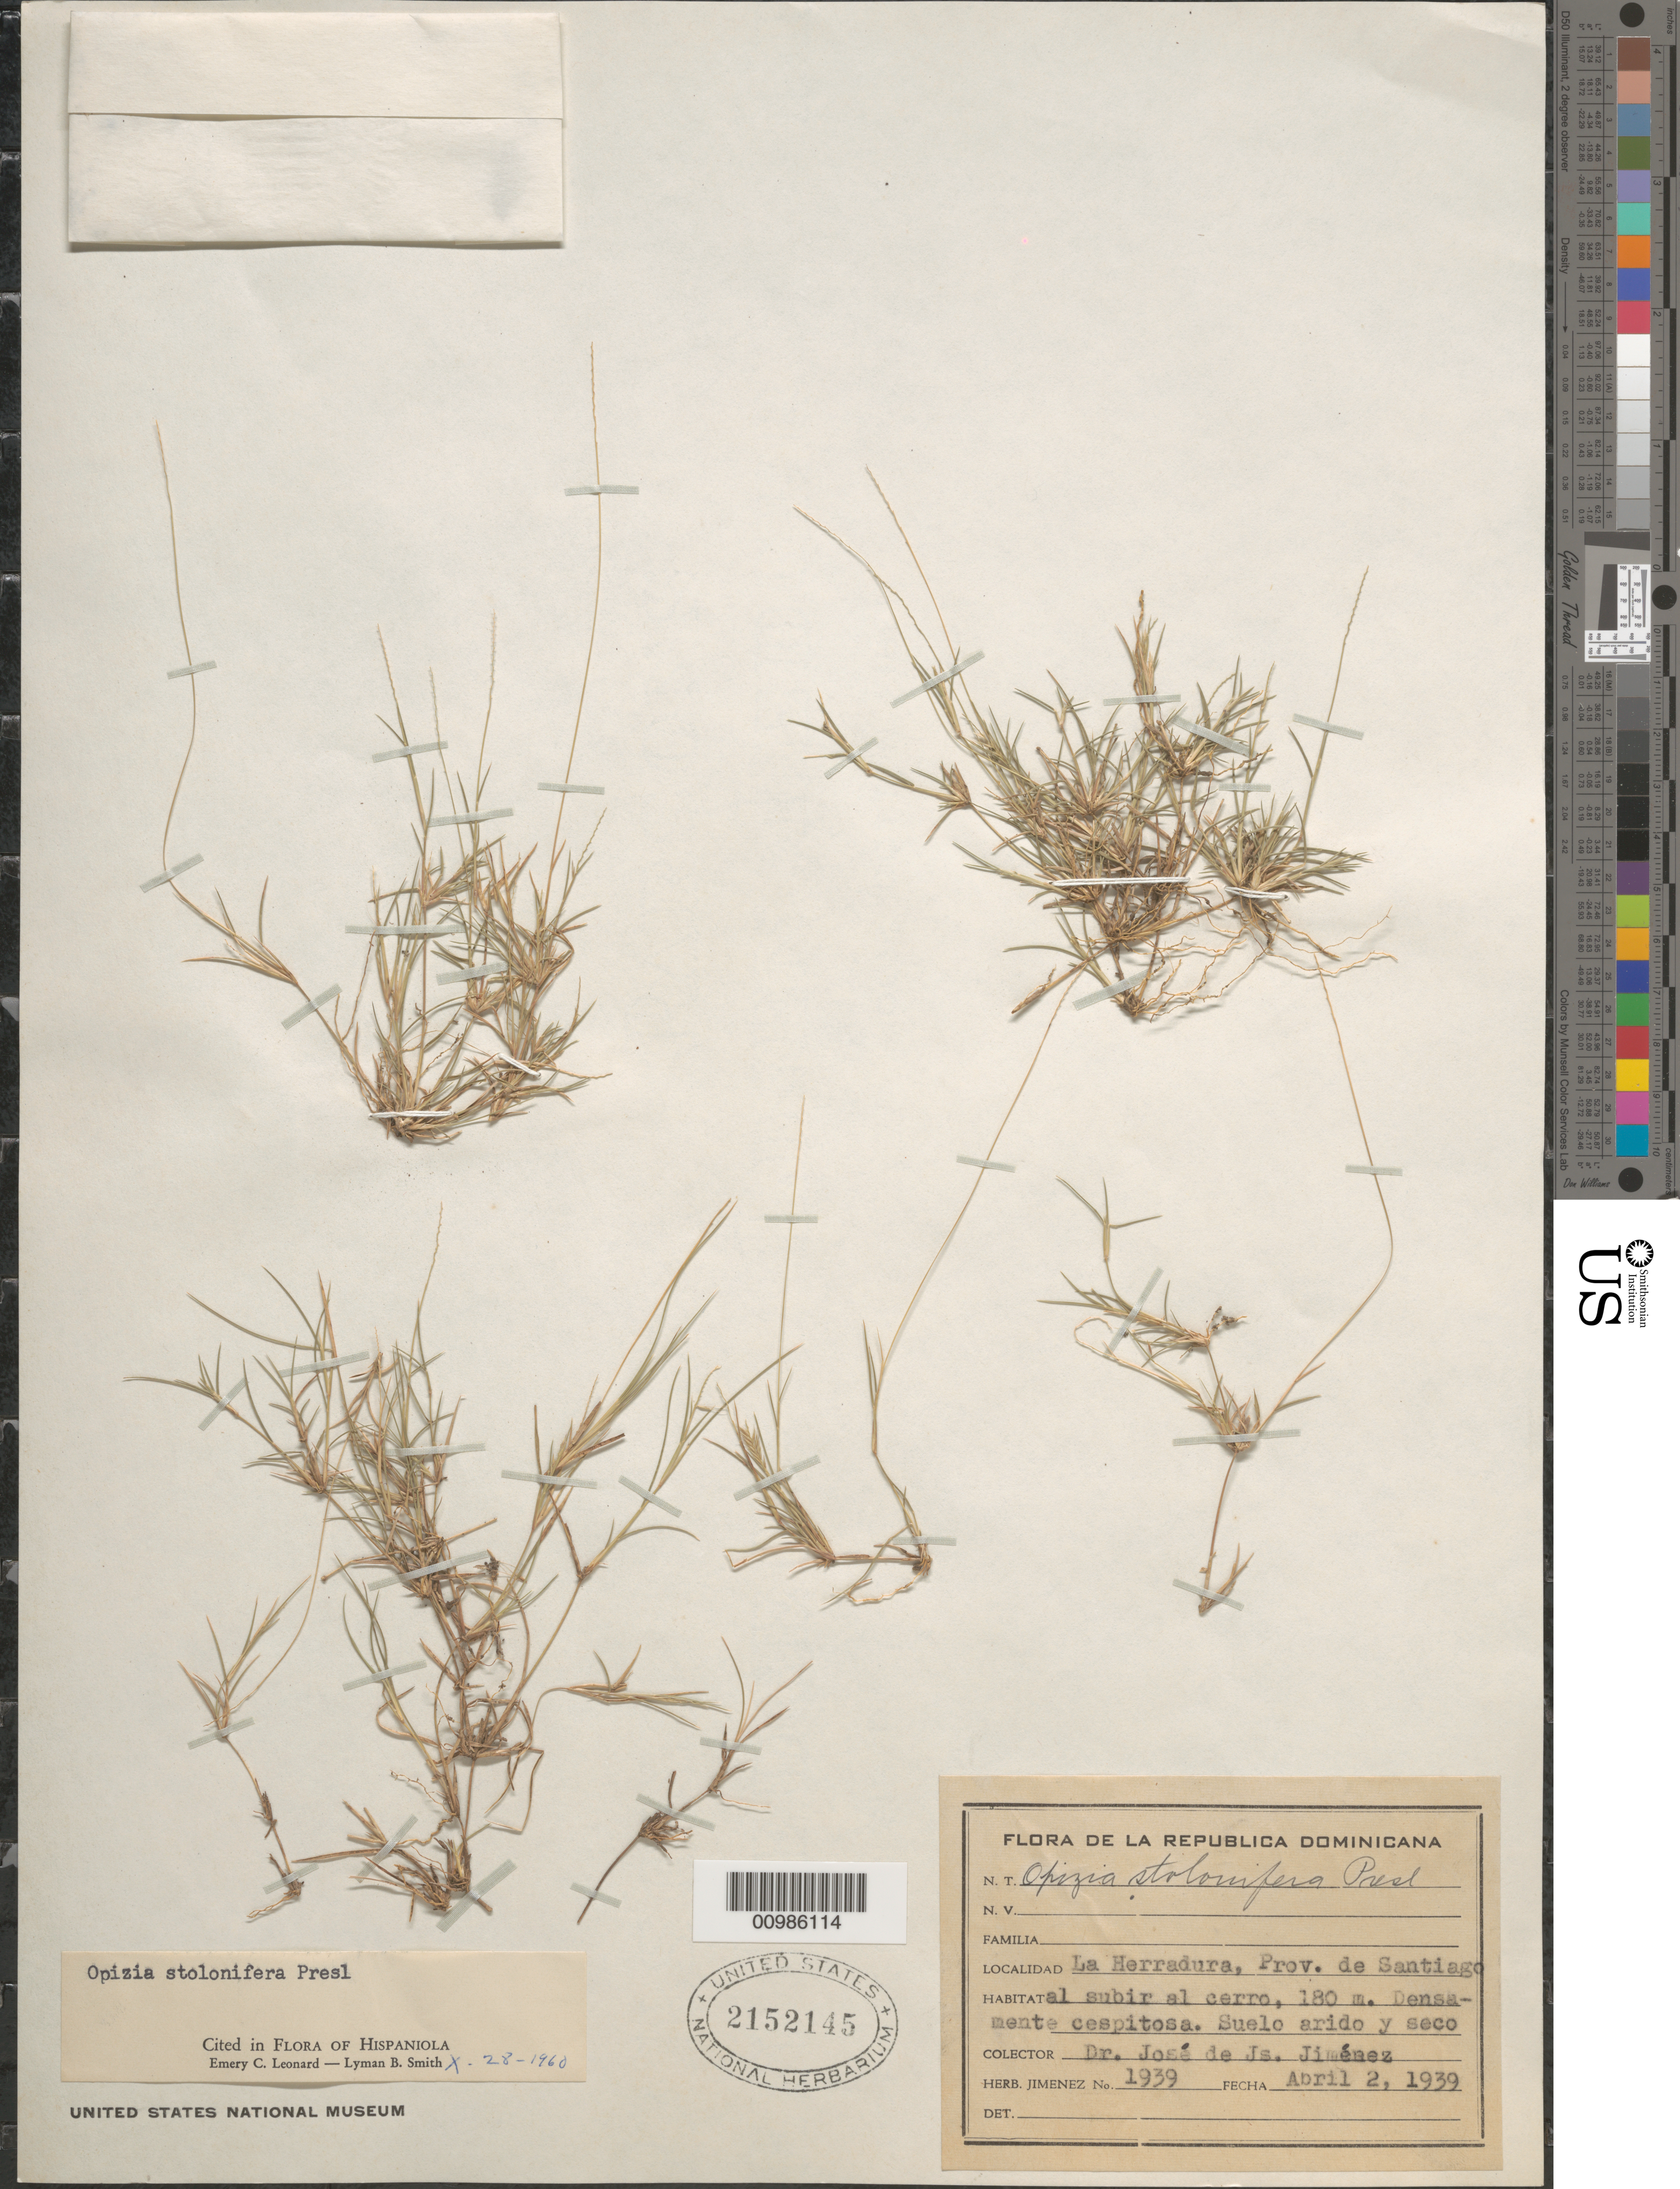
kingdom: Plantae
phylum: Tracheophyta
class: Liliopsida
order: Poales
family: Poaceae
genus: Bouteloua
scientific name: Bouteloua dimorpha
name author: Columbus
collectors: J. J. Jiménez Almonte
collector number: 1939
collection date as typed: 02 Apr 1939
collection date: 1939-04-02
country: Dominican Republic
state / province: Santiago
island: Hispaniola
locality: La Herradura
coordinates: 0 N, 0 E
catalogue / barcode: US 2152145